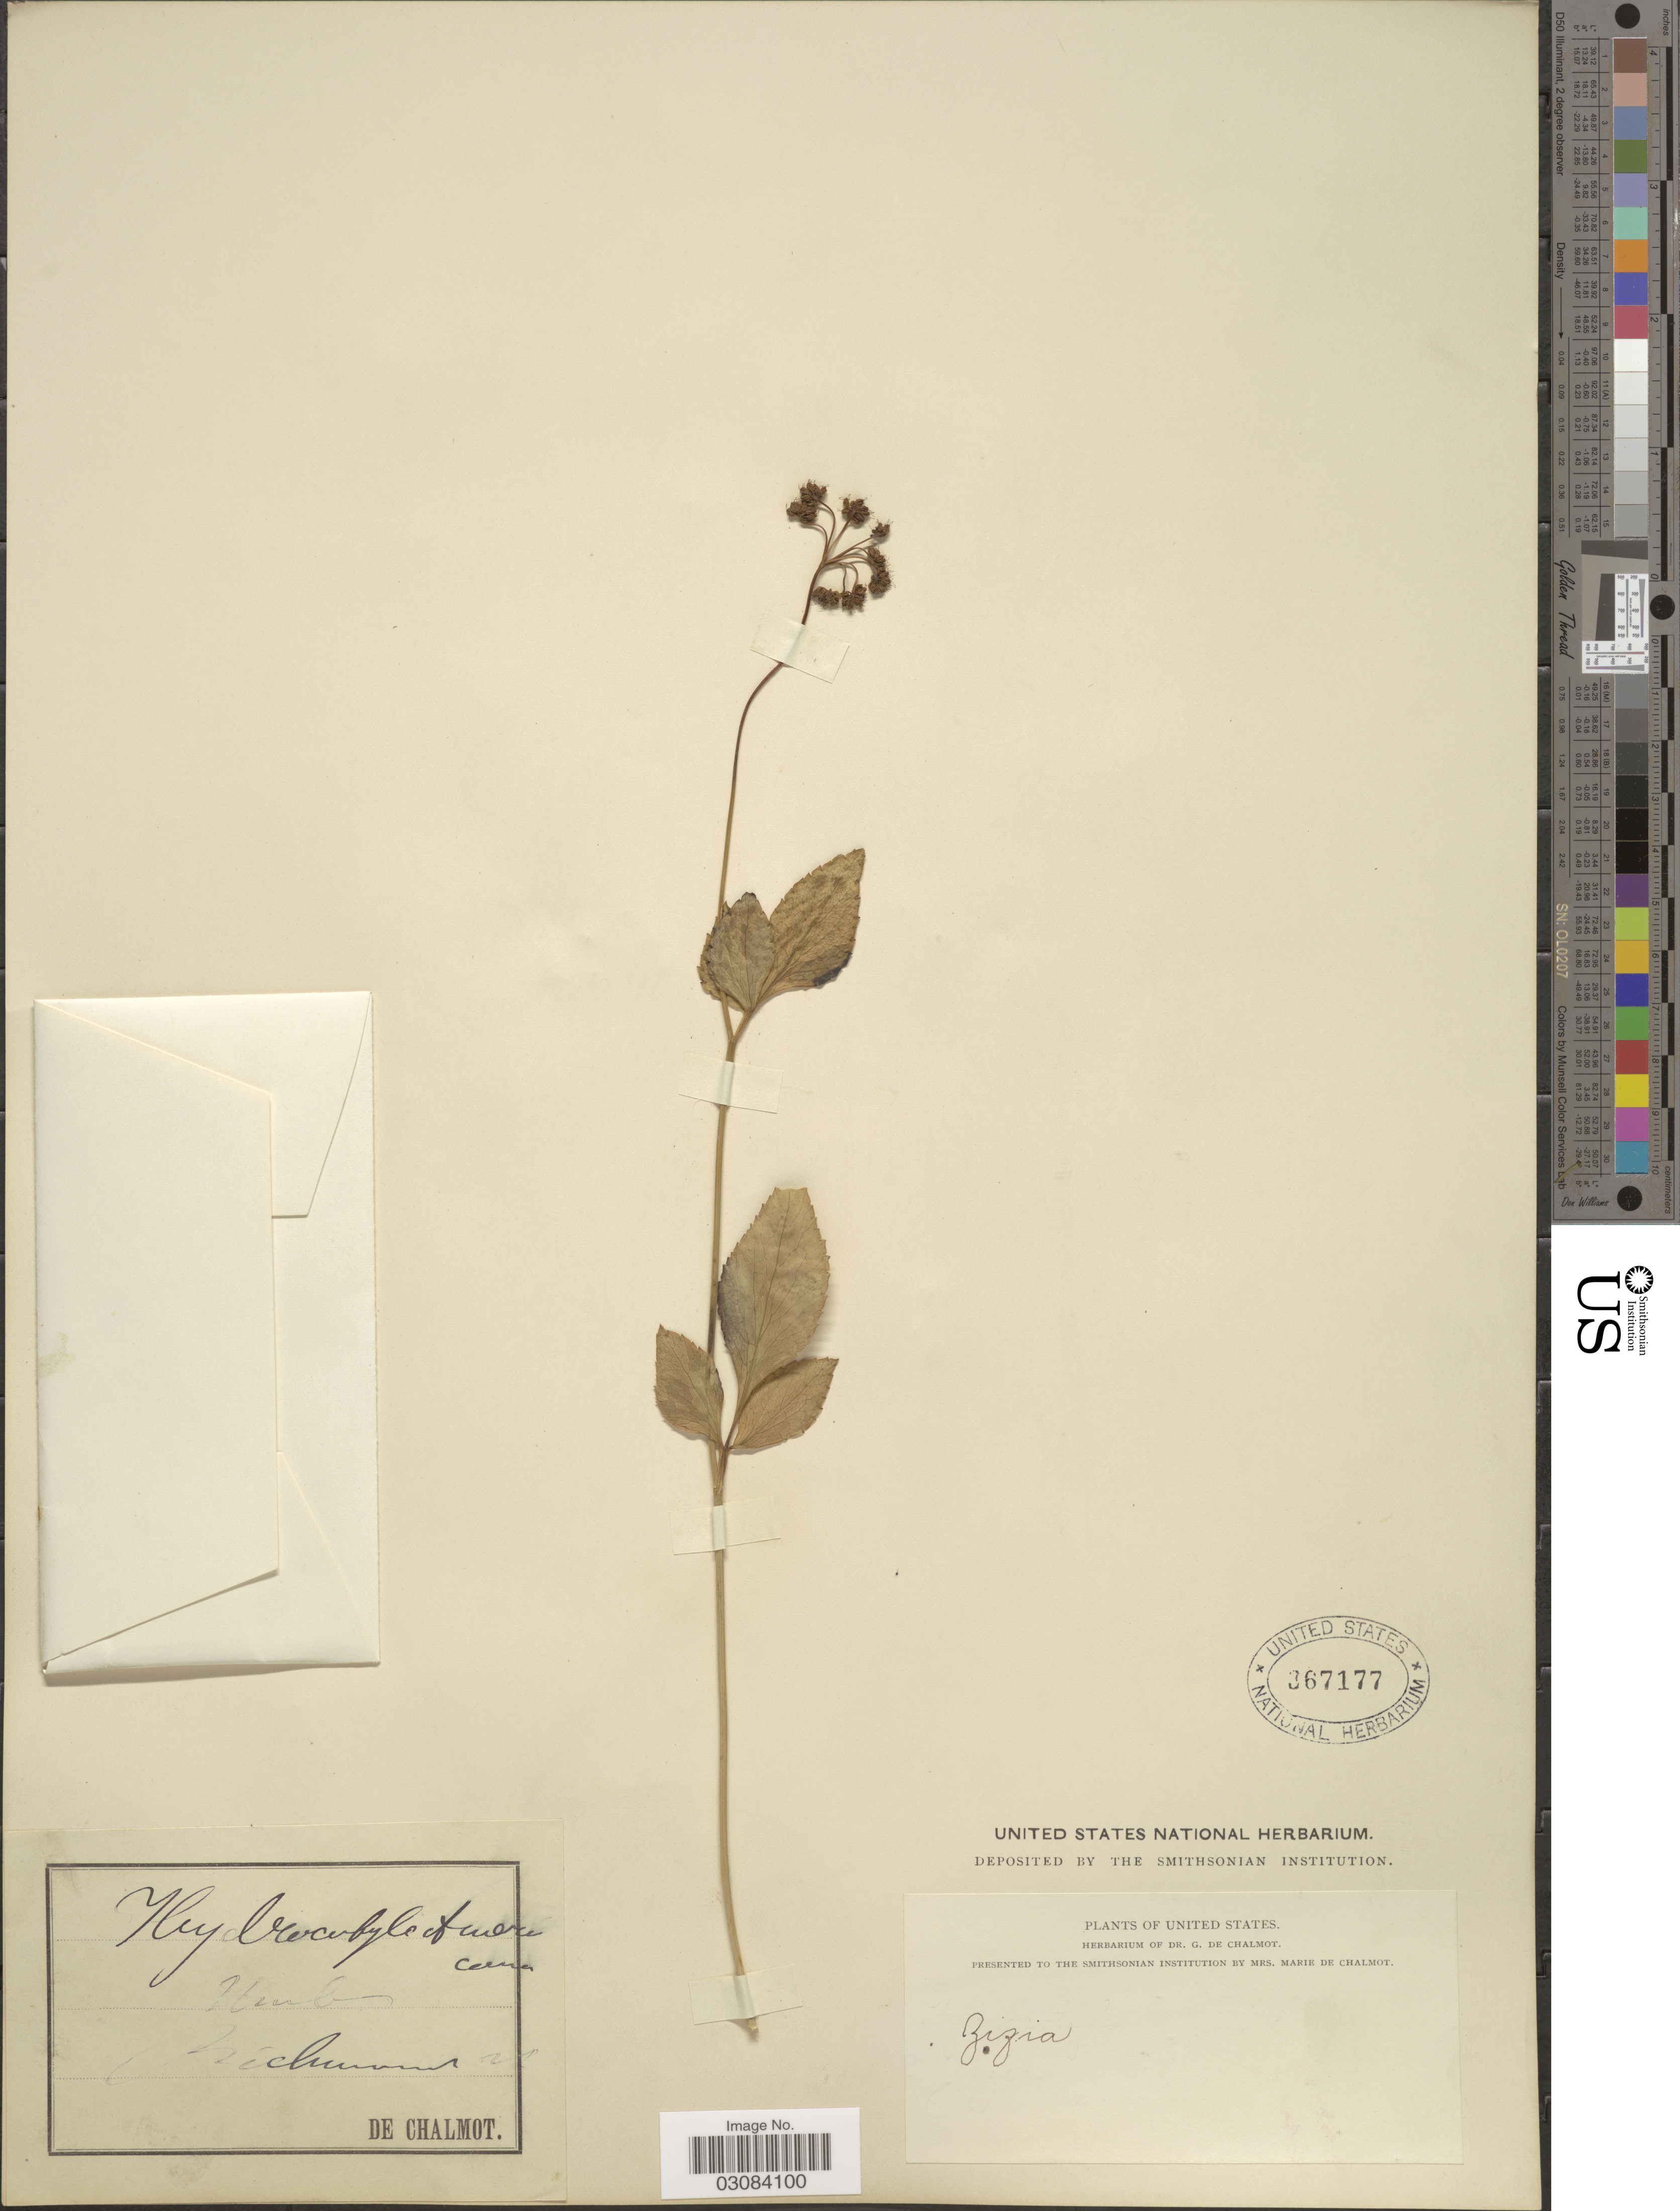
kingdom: Plantae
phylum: Tracheophyta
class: Magnoliopsida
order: Apiales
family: Apiaceae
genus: Zizia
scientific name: Zizia aurea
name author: (L.) Koch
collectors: G. de Chalmot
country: United States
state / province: Virginia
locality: Richmond.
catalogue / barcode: US 367177